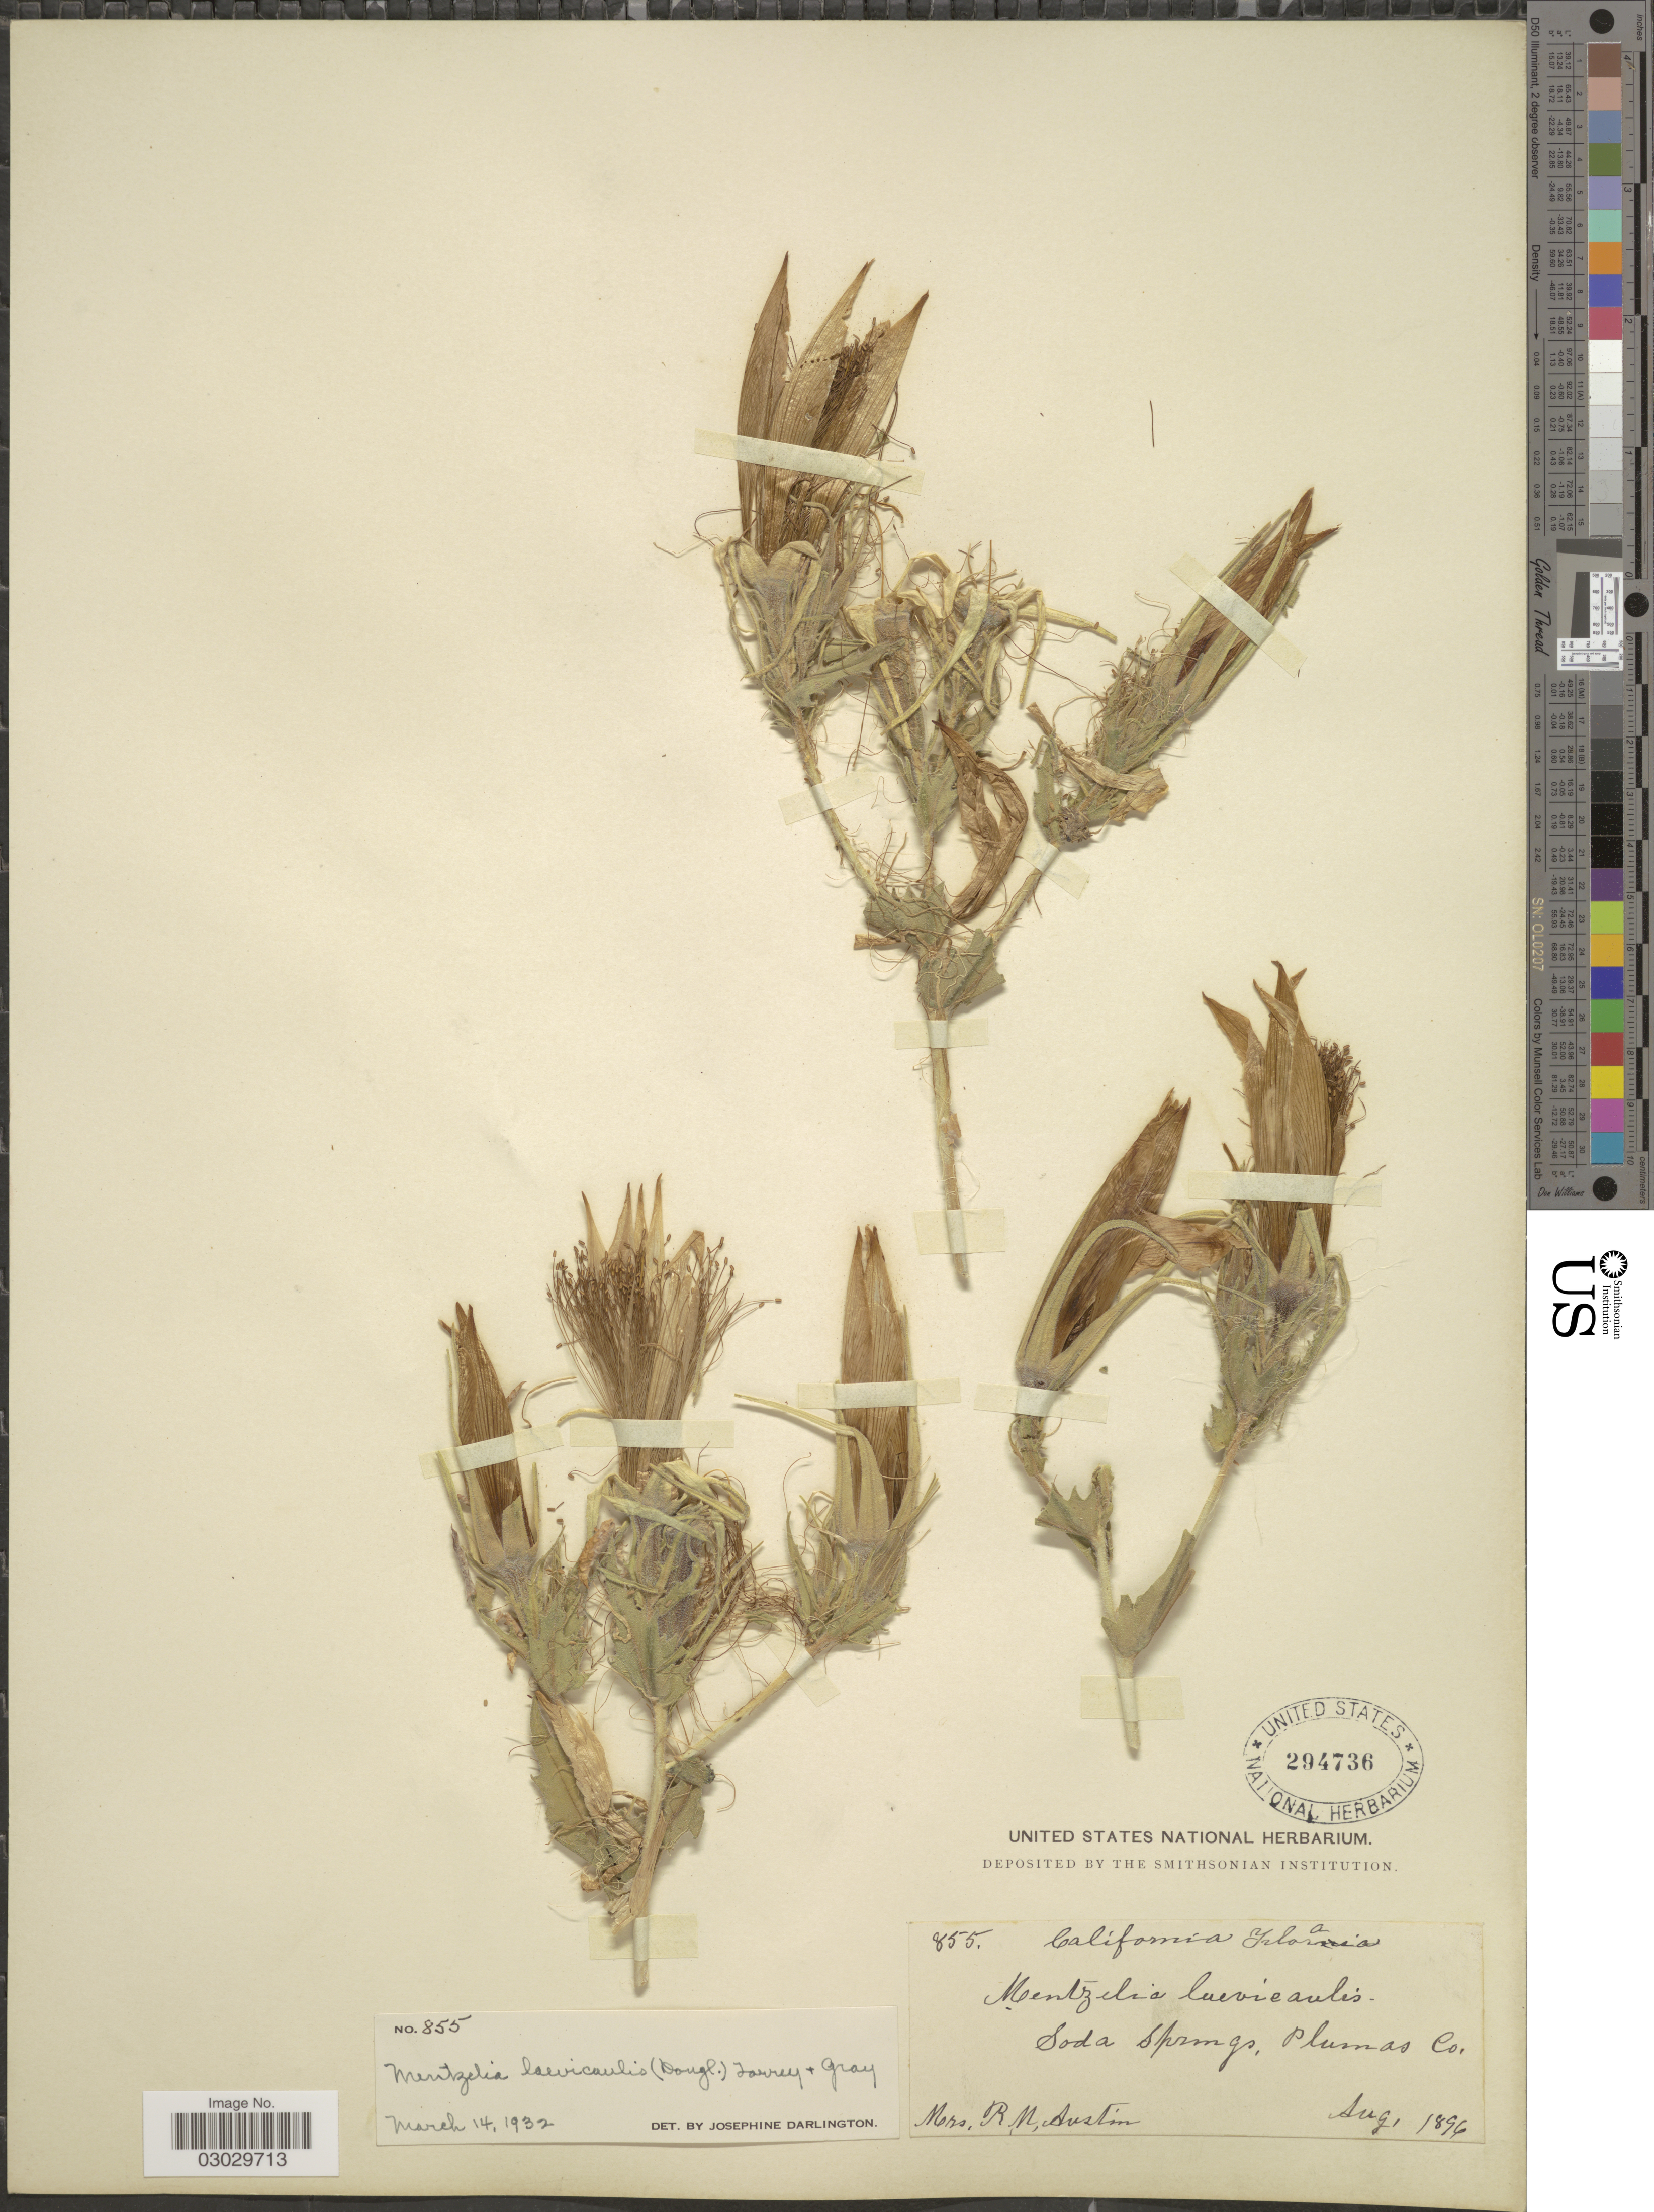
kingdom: Plantae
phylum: Tracheophyta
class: Magnoliopsida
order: Cornales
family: Loasaceae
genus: Mentzelia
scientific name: Mentzelia laevicaulis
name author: (Douglas ex Hook.) Torr. & A. Gray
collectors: R. Austin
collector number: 855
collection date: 1894-08-01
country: United States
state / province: California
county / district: Plumas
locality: Soda Springs, Plumas Co.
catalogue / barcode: US 294736